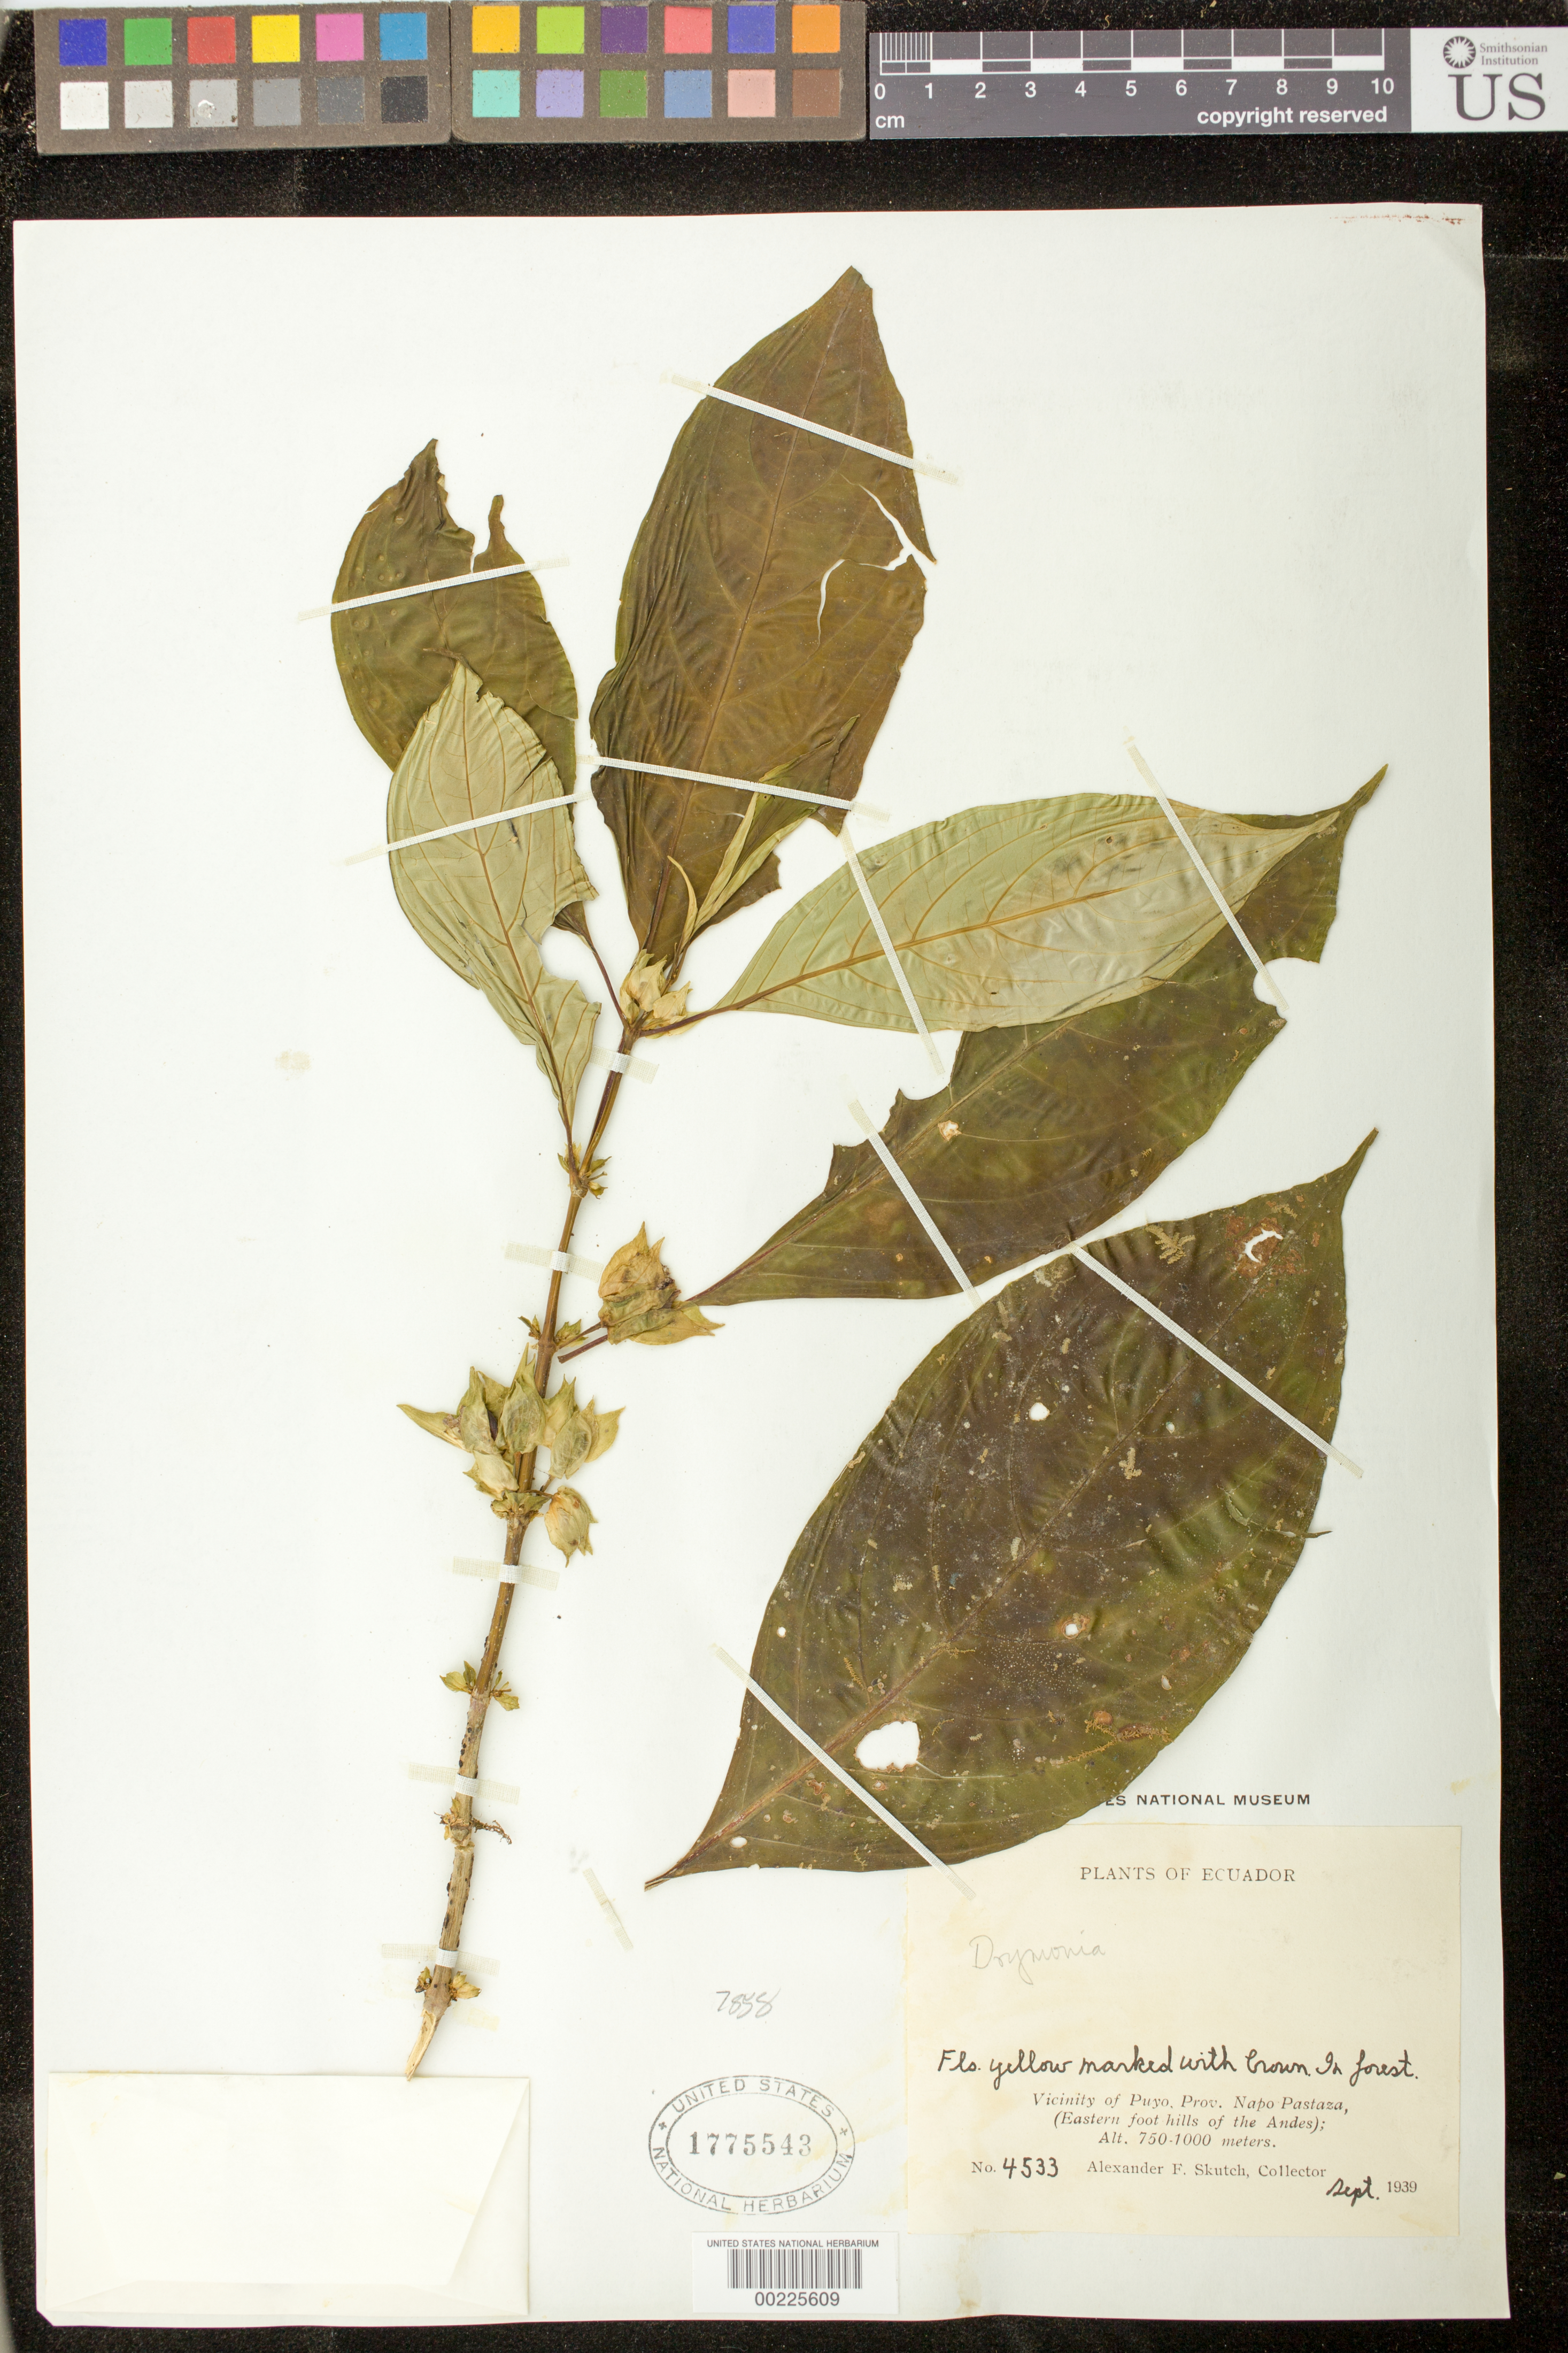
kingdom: Plantae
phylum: Tracheophyta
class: Magnoliopsida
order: Lamiales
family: Gesneriaceae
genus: Drymonia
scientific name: Drymonia warszewicziana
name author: Hanst.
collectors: A. F. Skutch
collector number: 4533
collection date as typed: Sep 1939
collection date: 1939-09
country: Ecuador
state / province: Napo / Pastaza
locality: Vicinity of Puyo, (eastern foot hills of the Andes)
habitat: In forest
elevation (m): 750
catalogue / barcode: US 1775543